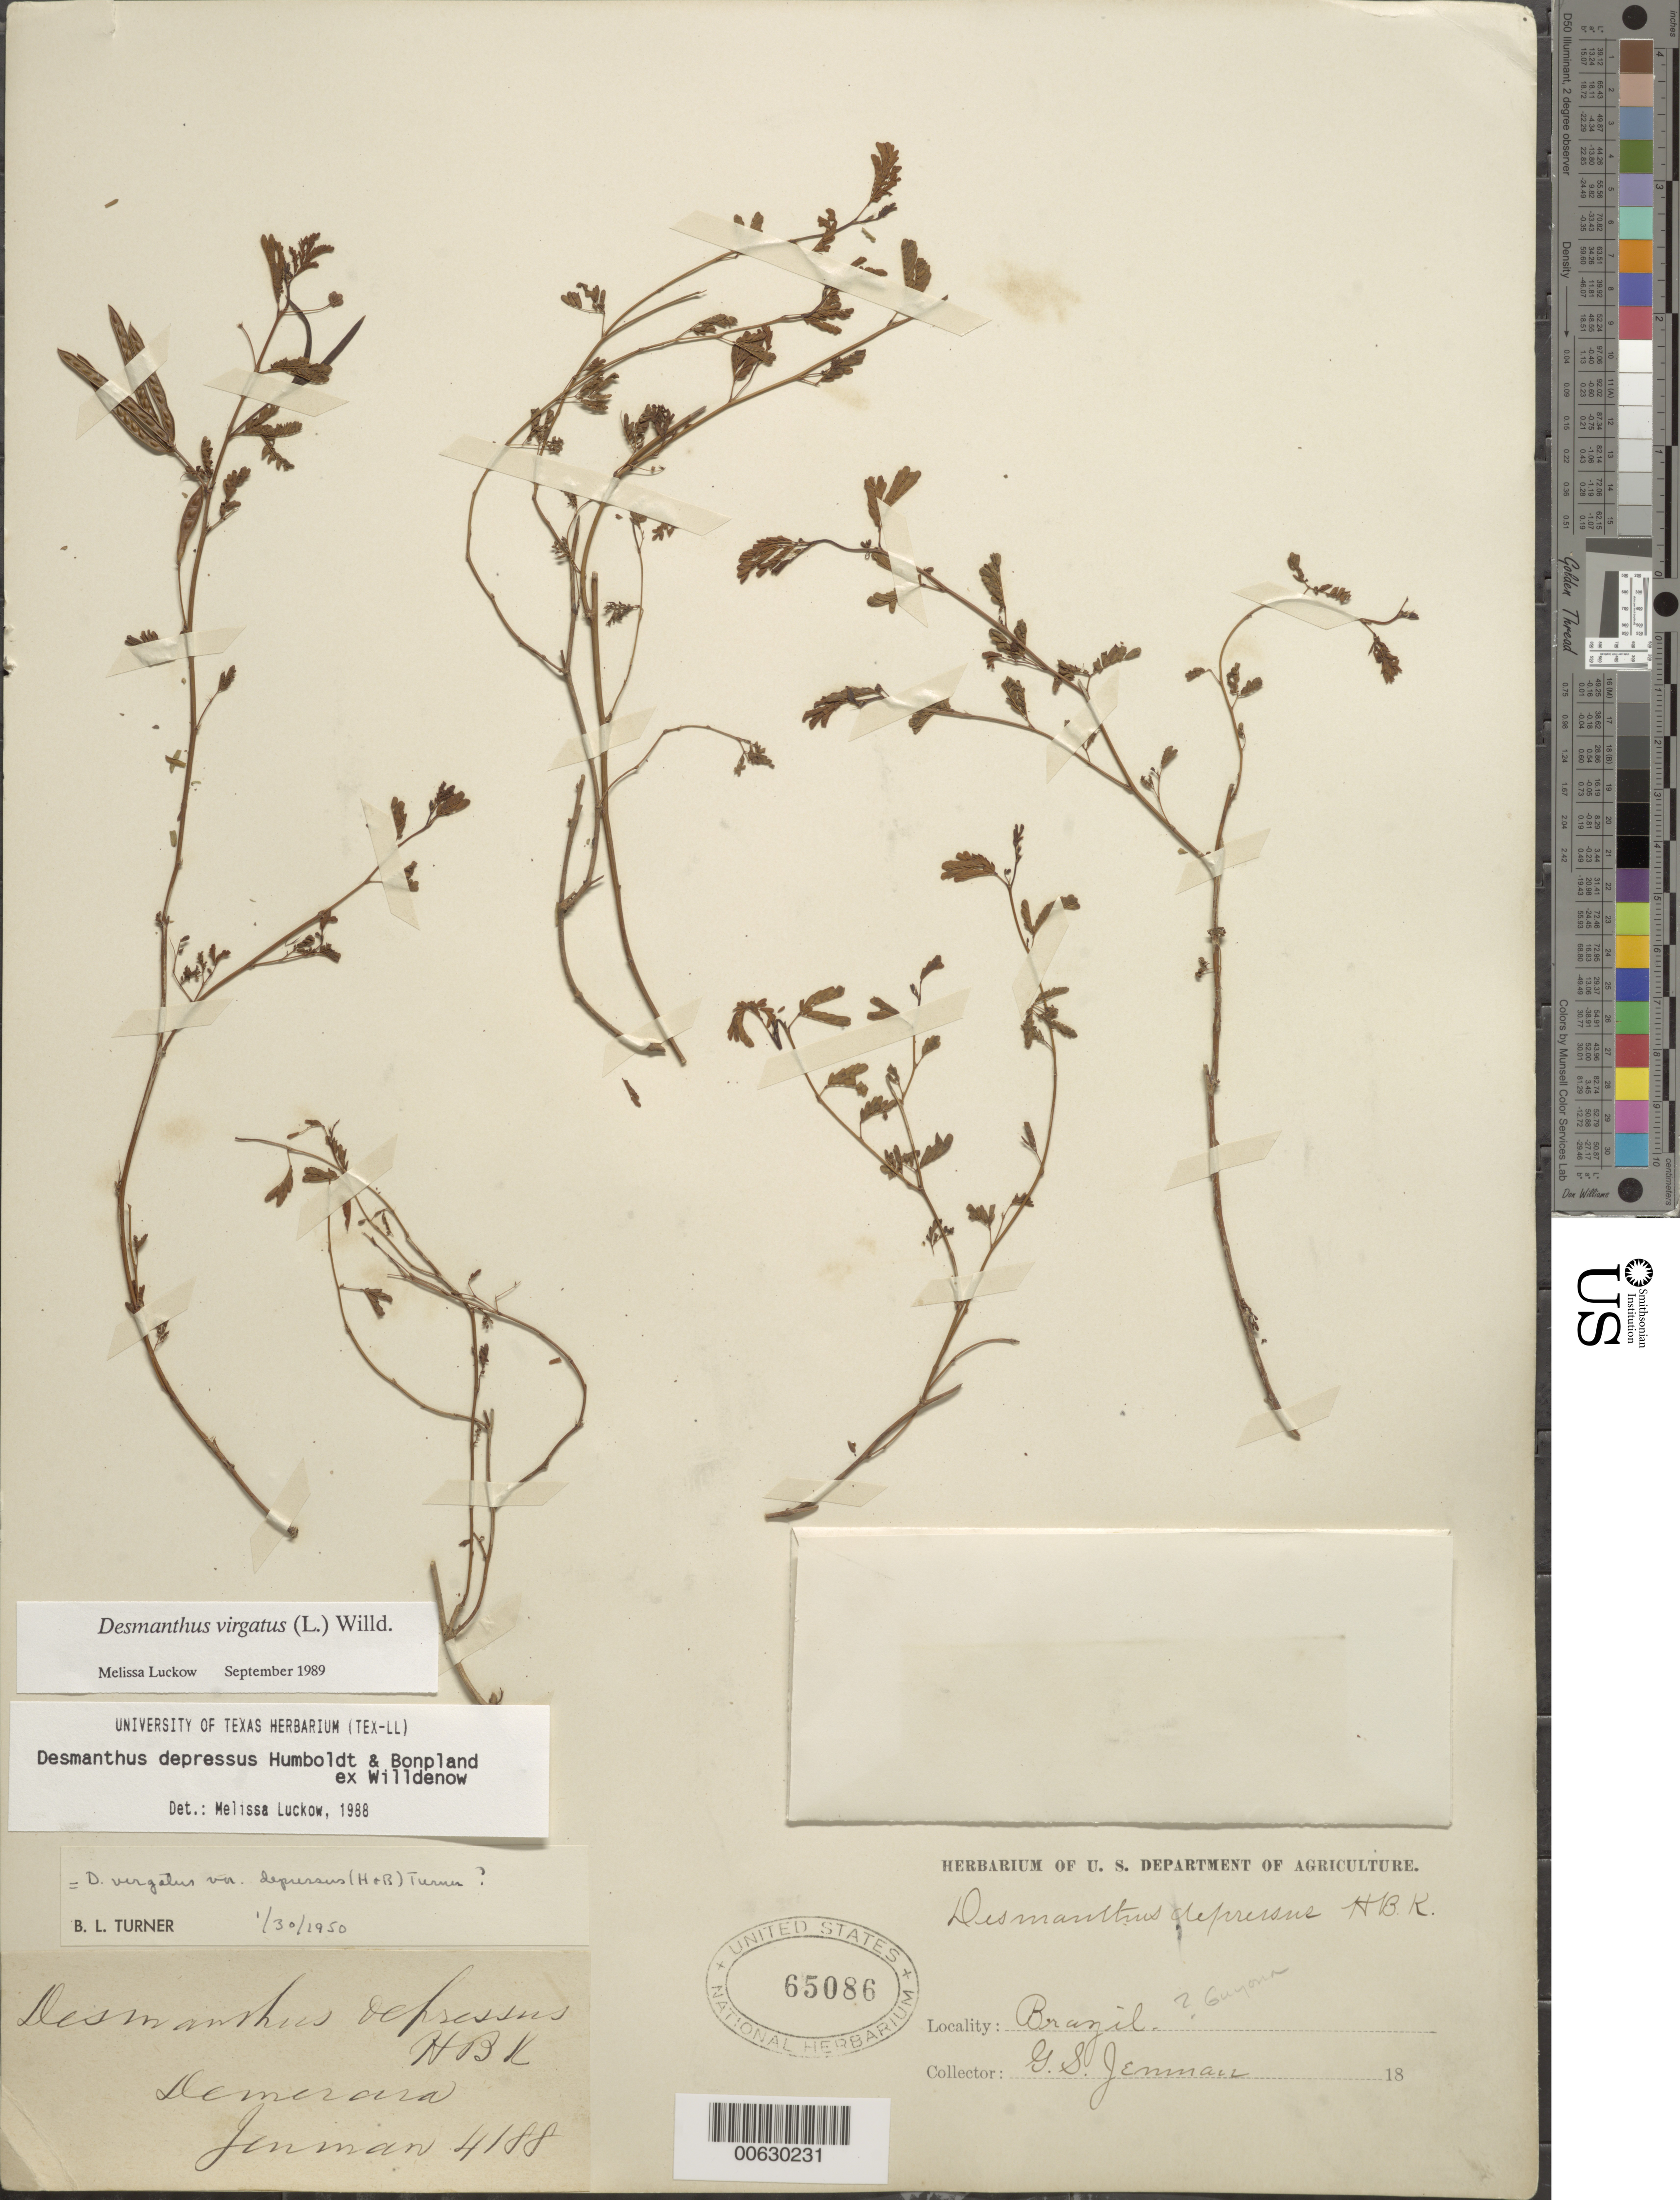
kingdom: Plantae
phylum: Tracheophyta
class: Magnoliopsida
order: Fabales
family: Fabaceae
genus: Desmanthus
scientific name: Desmanthus virgatus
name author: (L.) Willd.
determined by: Luckow, M. A.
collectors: G. S. Jenman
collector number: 4188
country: Guyana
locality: Demerara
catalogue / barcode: US 65086